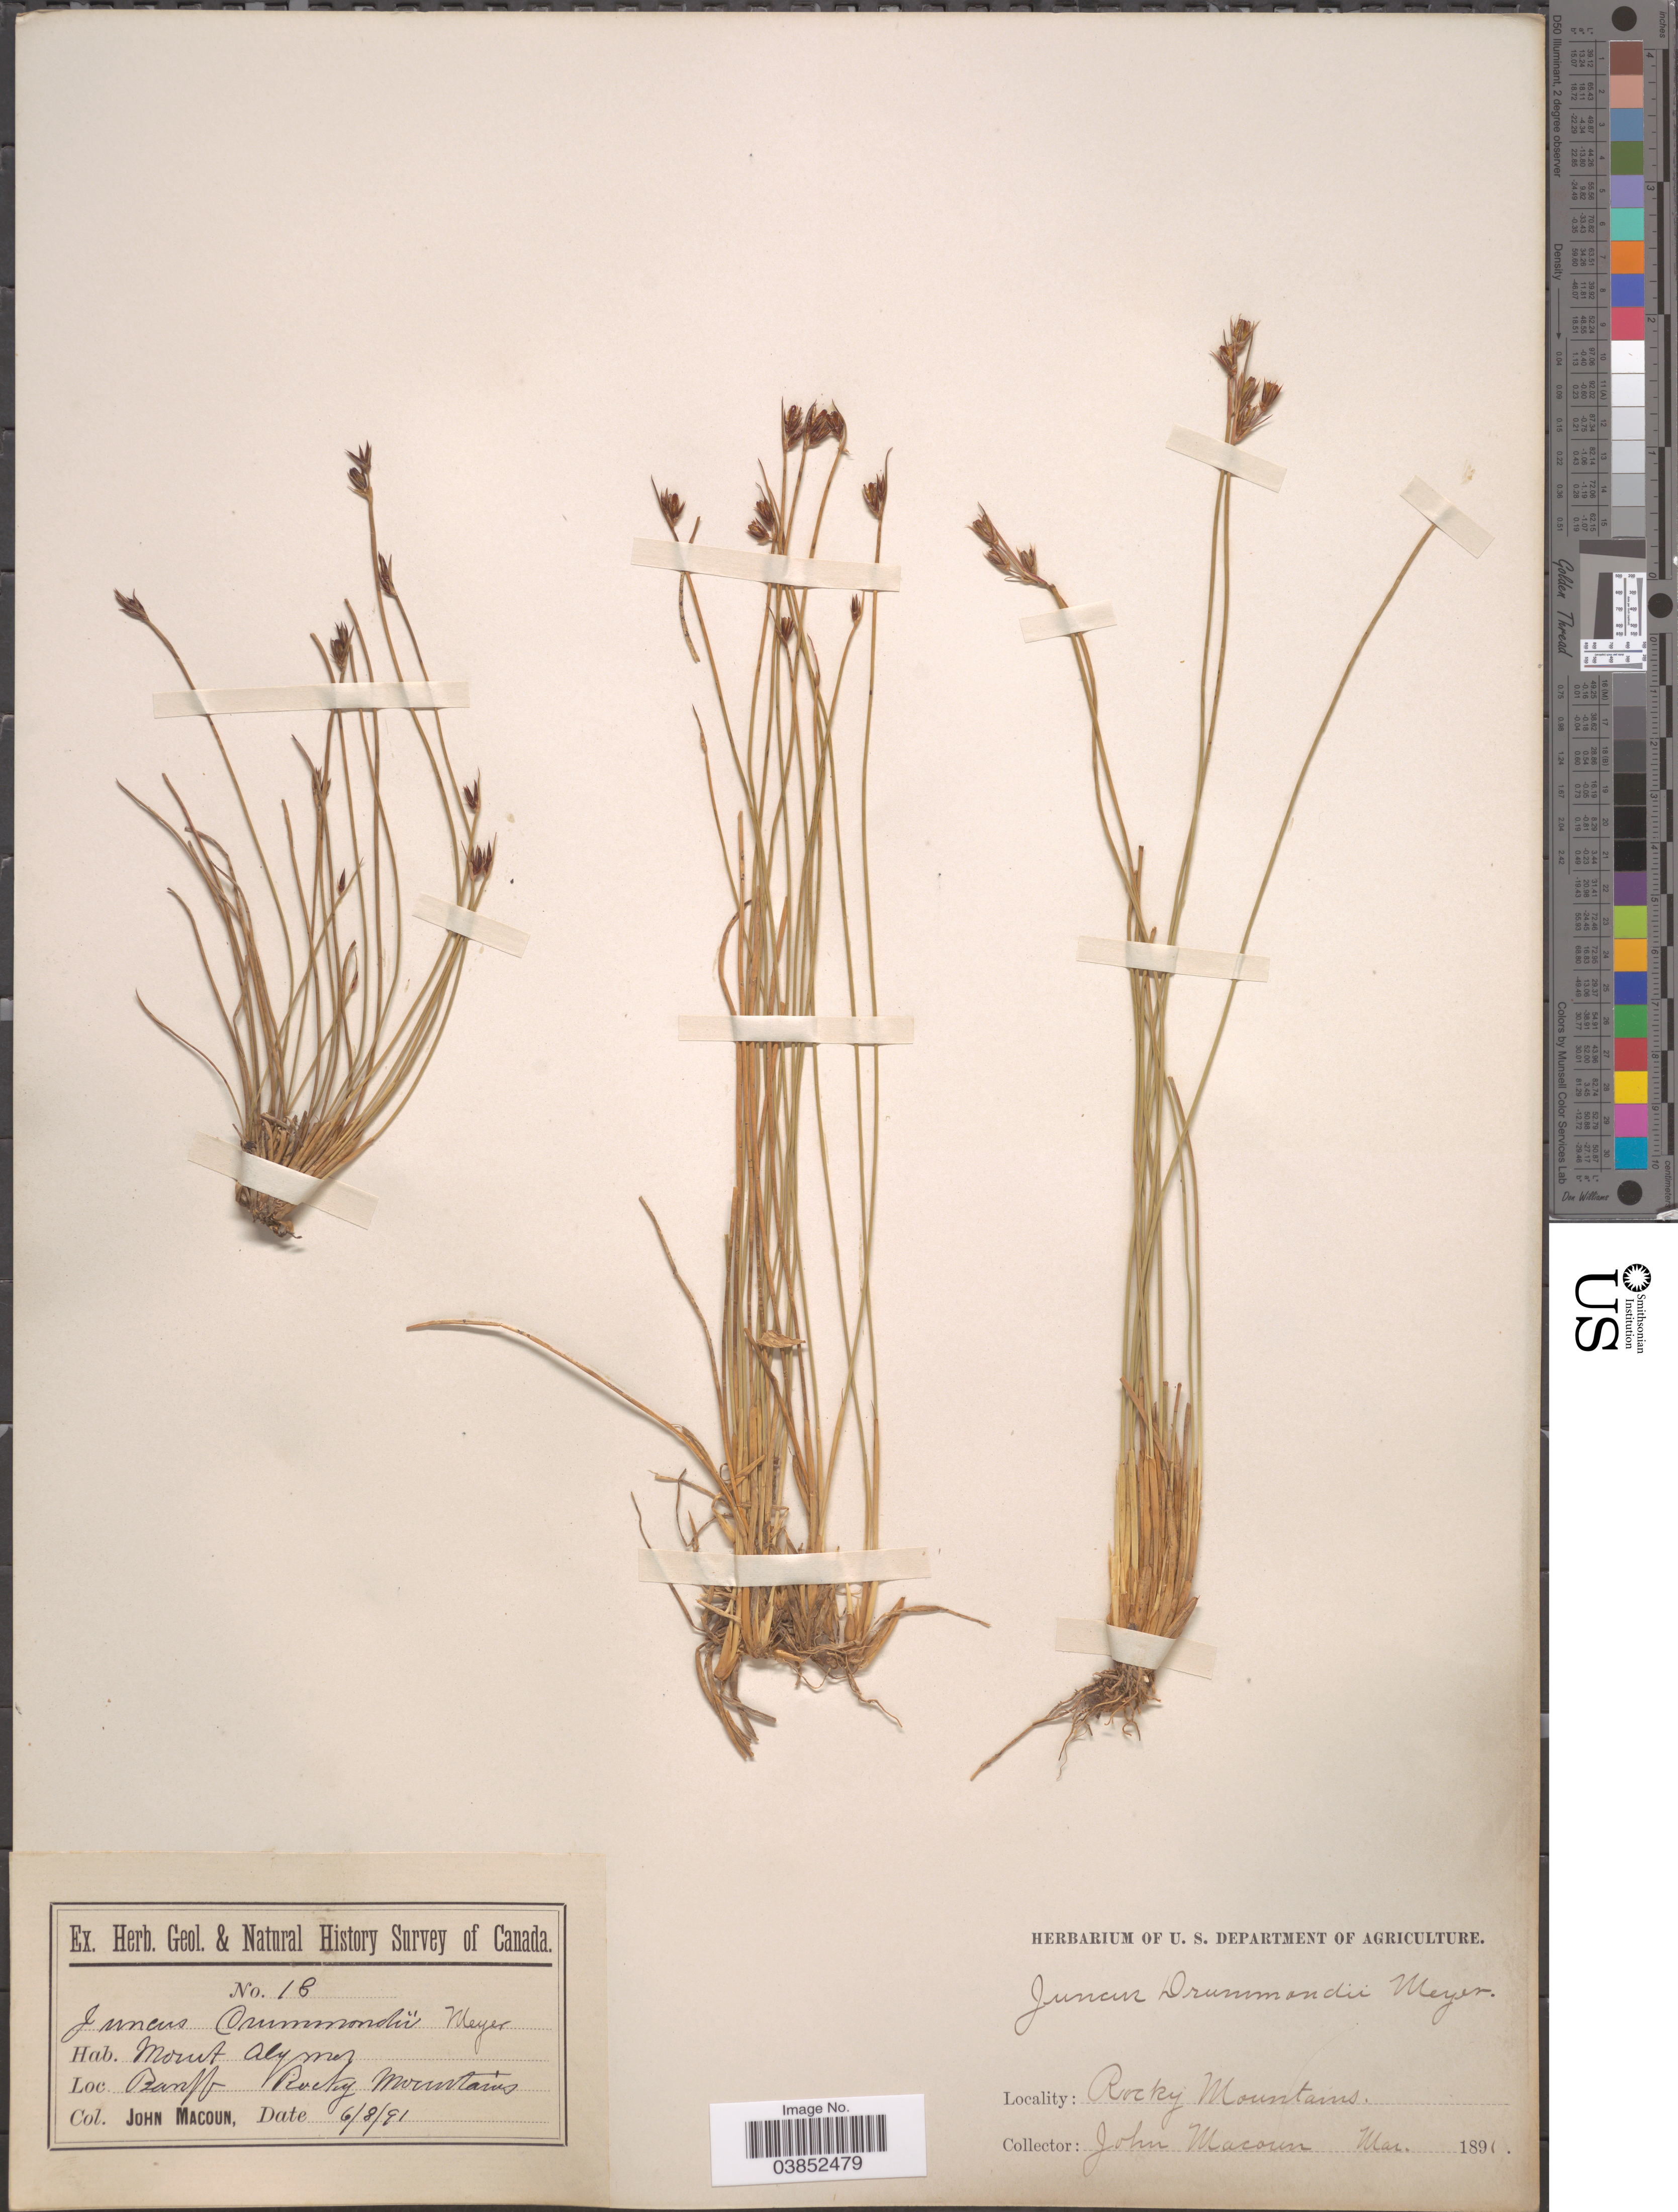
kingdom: Plantae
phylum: Tracheophyta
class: Liliopsida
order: Poales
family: Juncaceae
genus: Juncus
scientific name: Juncus drummondii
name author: E. Mey.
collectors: J. Macoun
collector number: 18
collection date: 1891-03-06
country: Canada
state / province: Alberta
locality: Mount Alymer. Banff, Rocky Mountains.